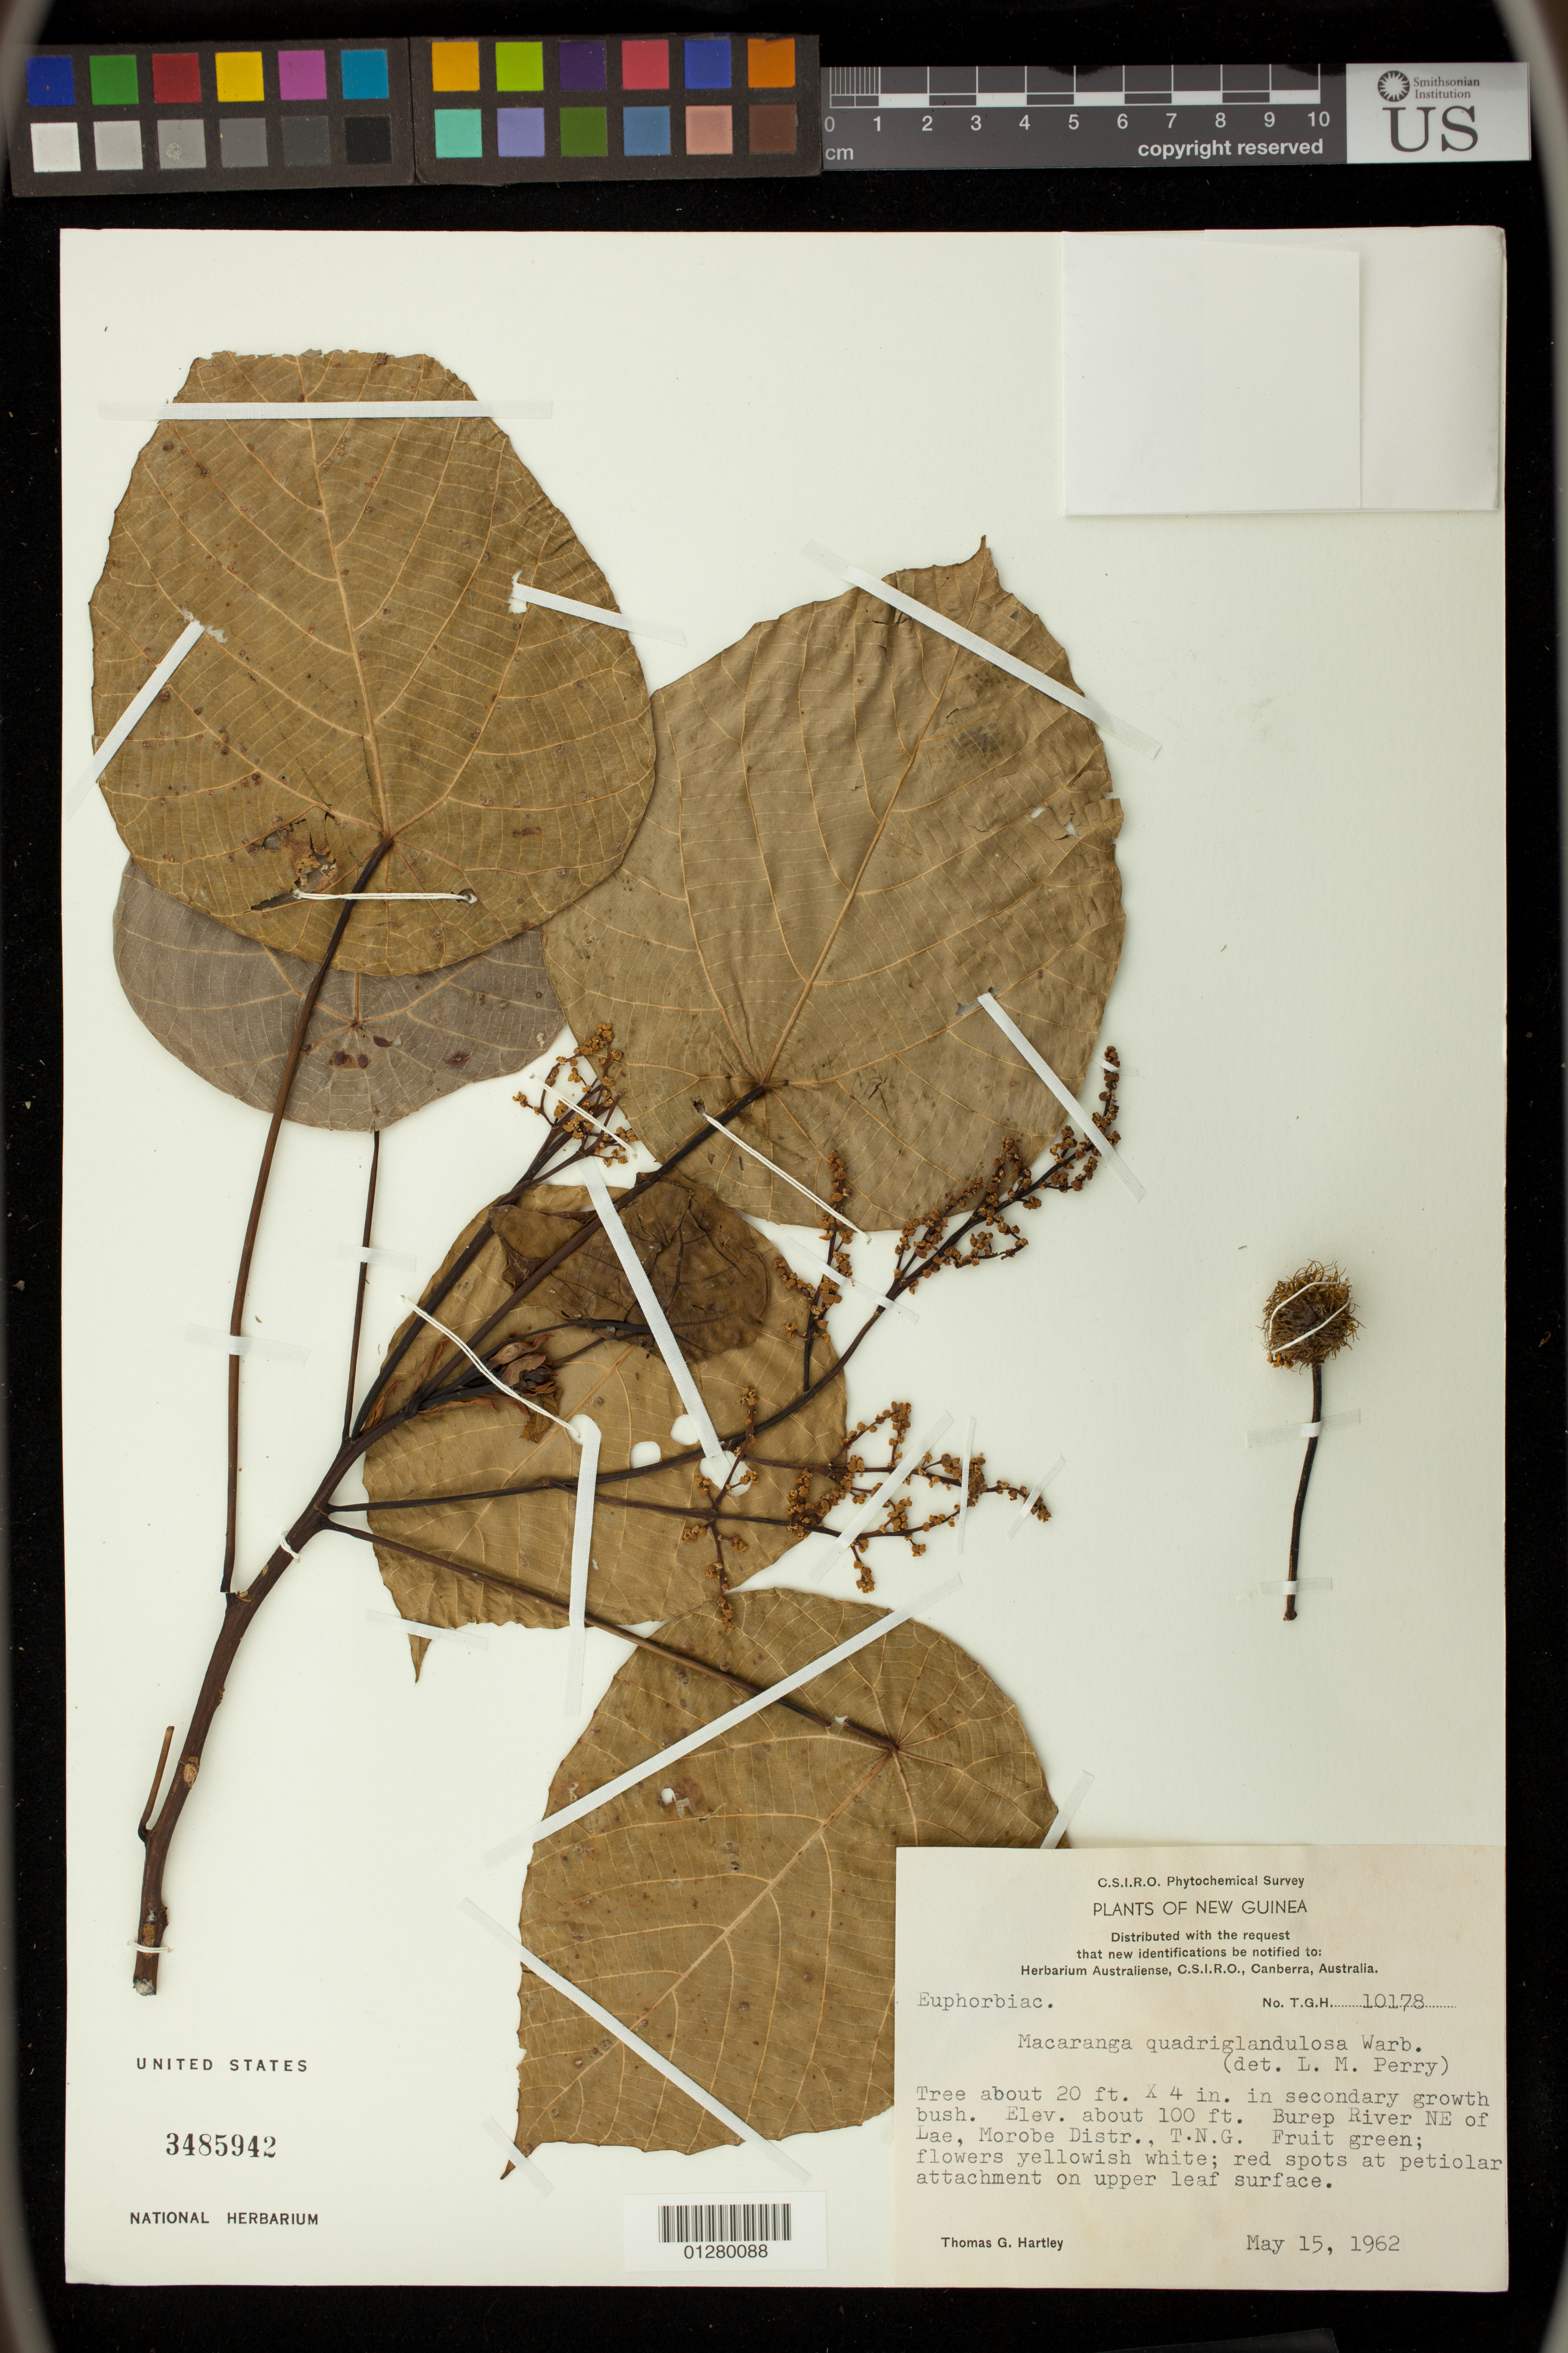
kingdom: Plantae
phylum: Tracheophyta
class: Magnoliopsida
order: Malpighiales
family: Euphorbiaceae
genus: Macaranga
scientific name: Macaranga quadriglandulosa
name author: Warb.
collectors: T. G. Hartley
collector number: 10178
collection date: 1962-05-15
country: Papua New Guinea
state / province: Morobe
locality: Burep River NE of Lae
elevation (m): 30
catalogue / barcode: US 3485942